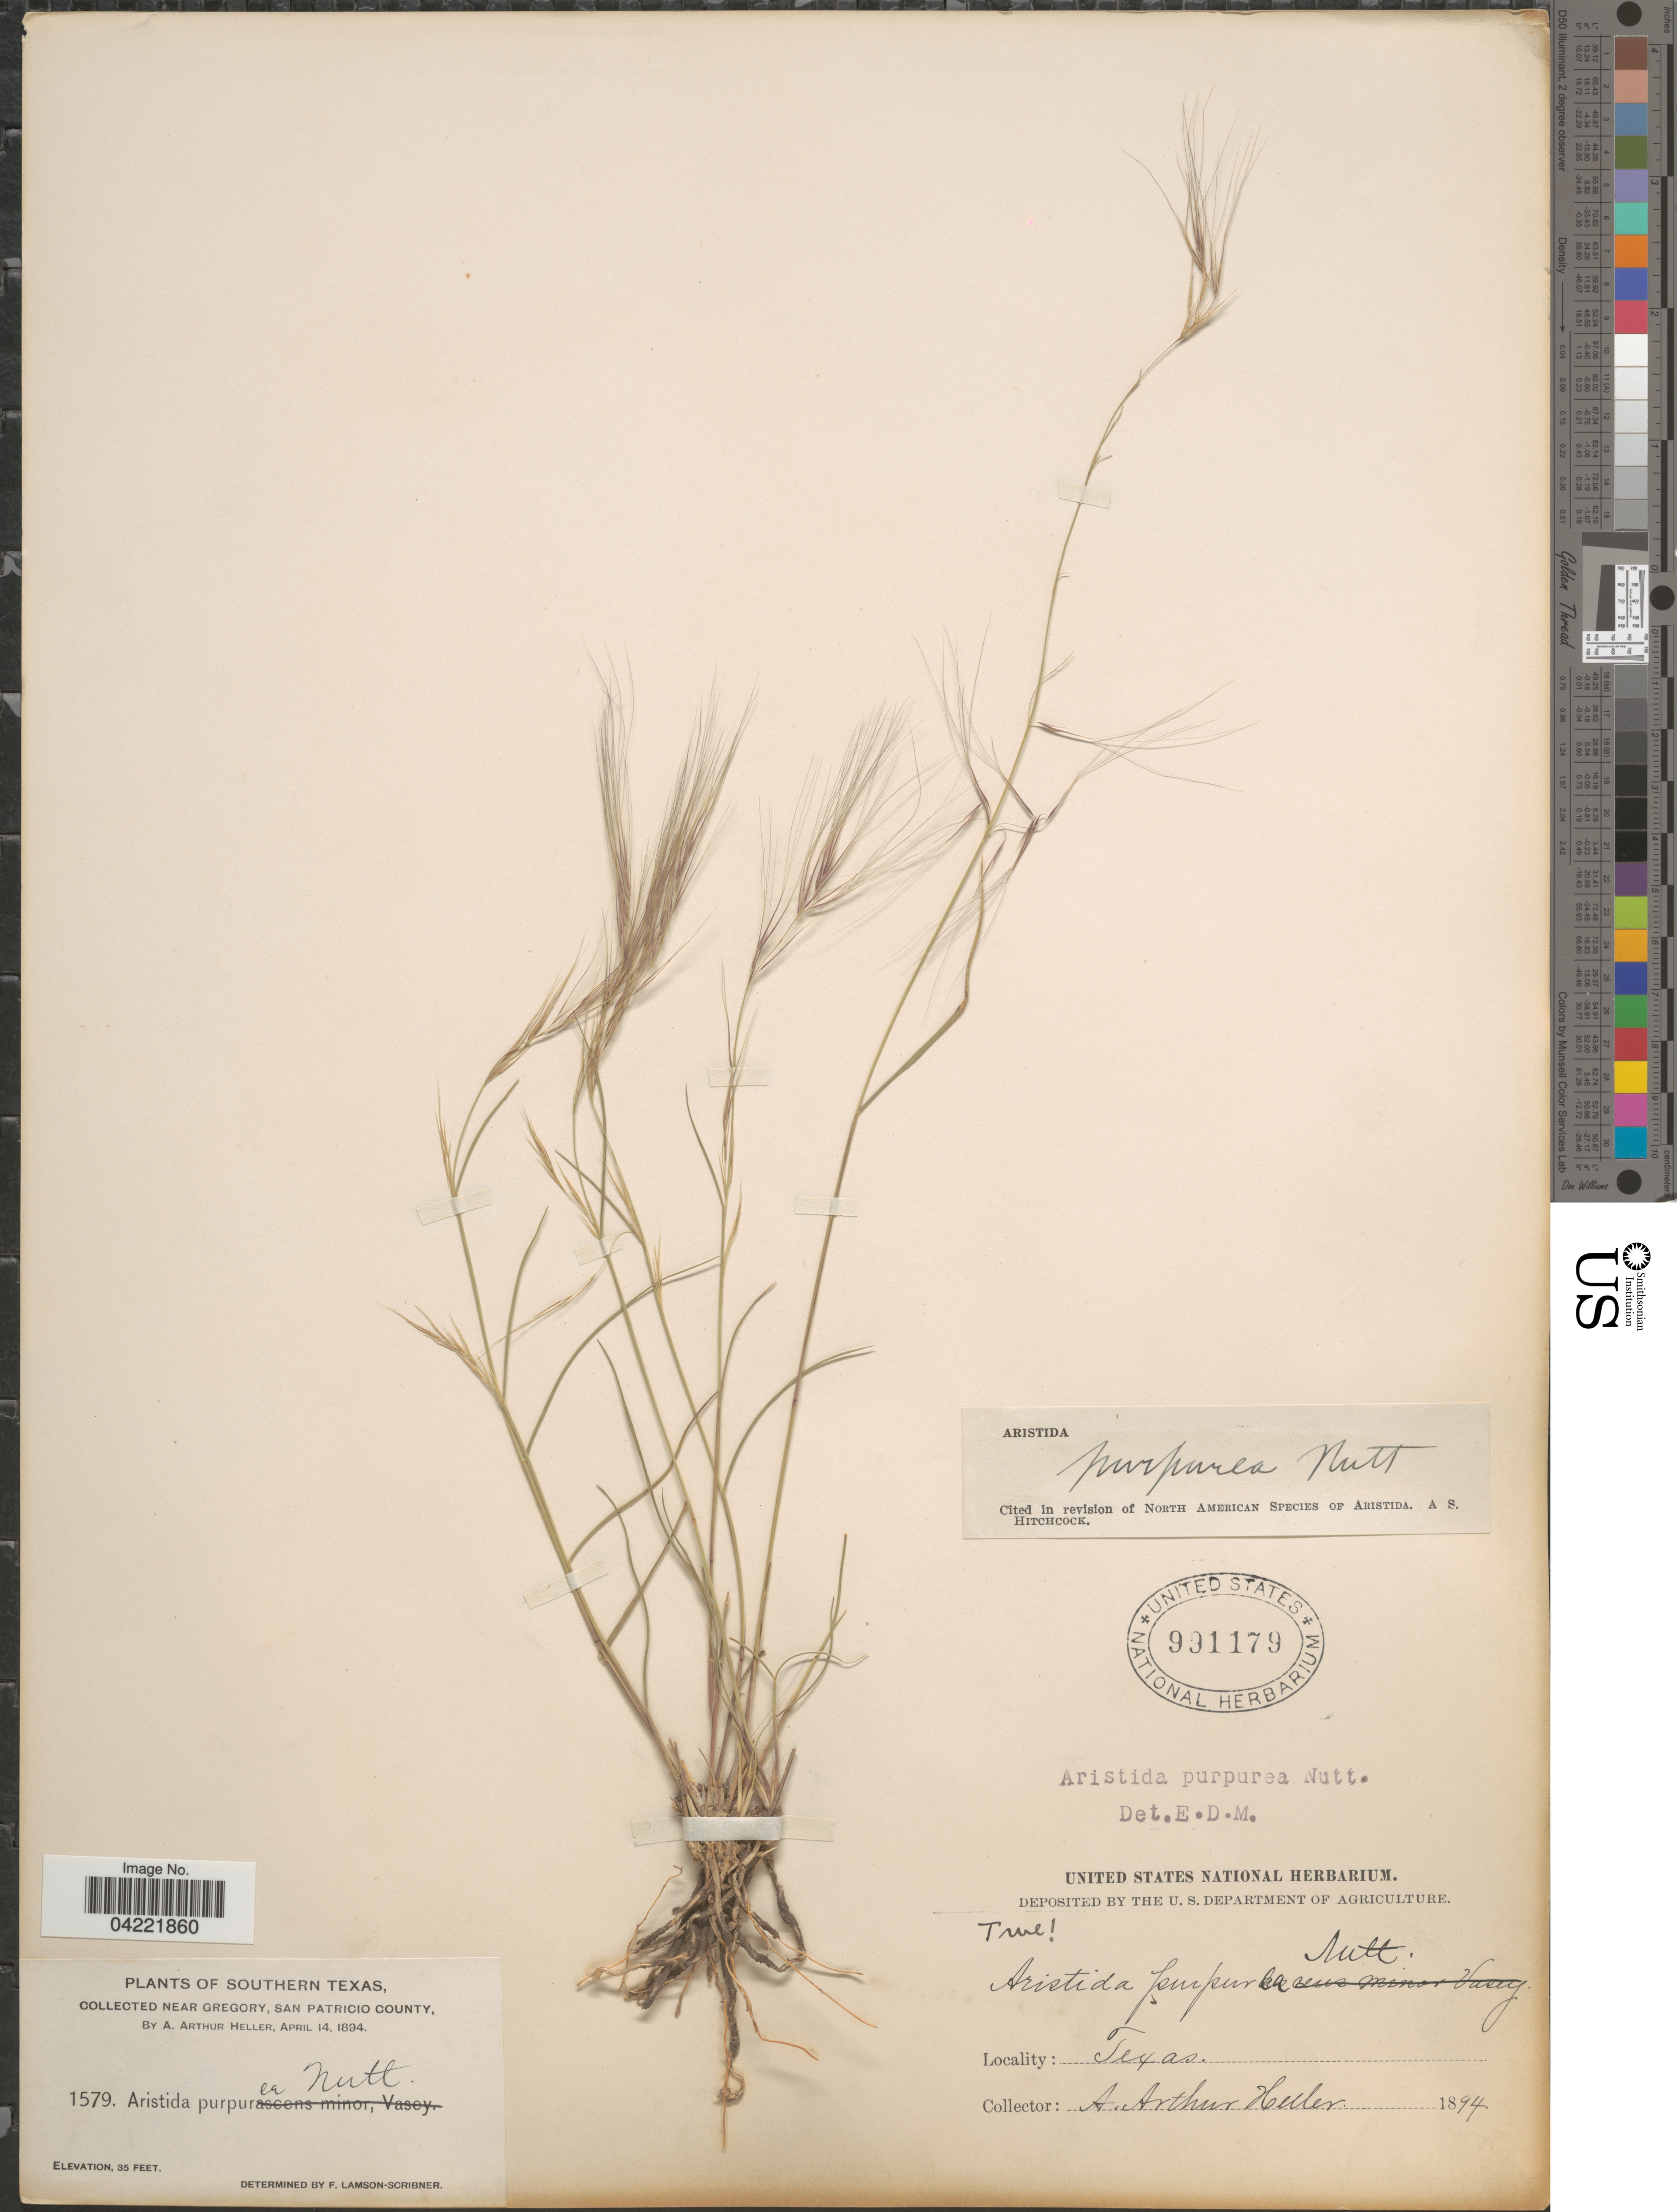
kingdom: Plantae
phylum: Tracheophyta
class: Liliopsida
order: Poales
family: Poaceae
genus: Aristida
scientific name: Aristida purpurea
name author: Nutt.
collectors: A. A. Heller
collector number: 1579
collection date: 1894-04-14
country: United States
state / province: Texas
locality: Southern Texas. Near Gregory, San Patricio County.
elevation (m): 11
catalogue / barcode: US 991179